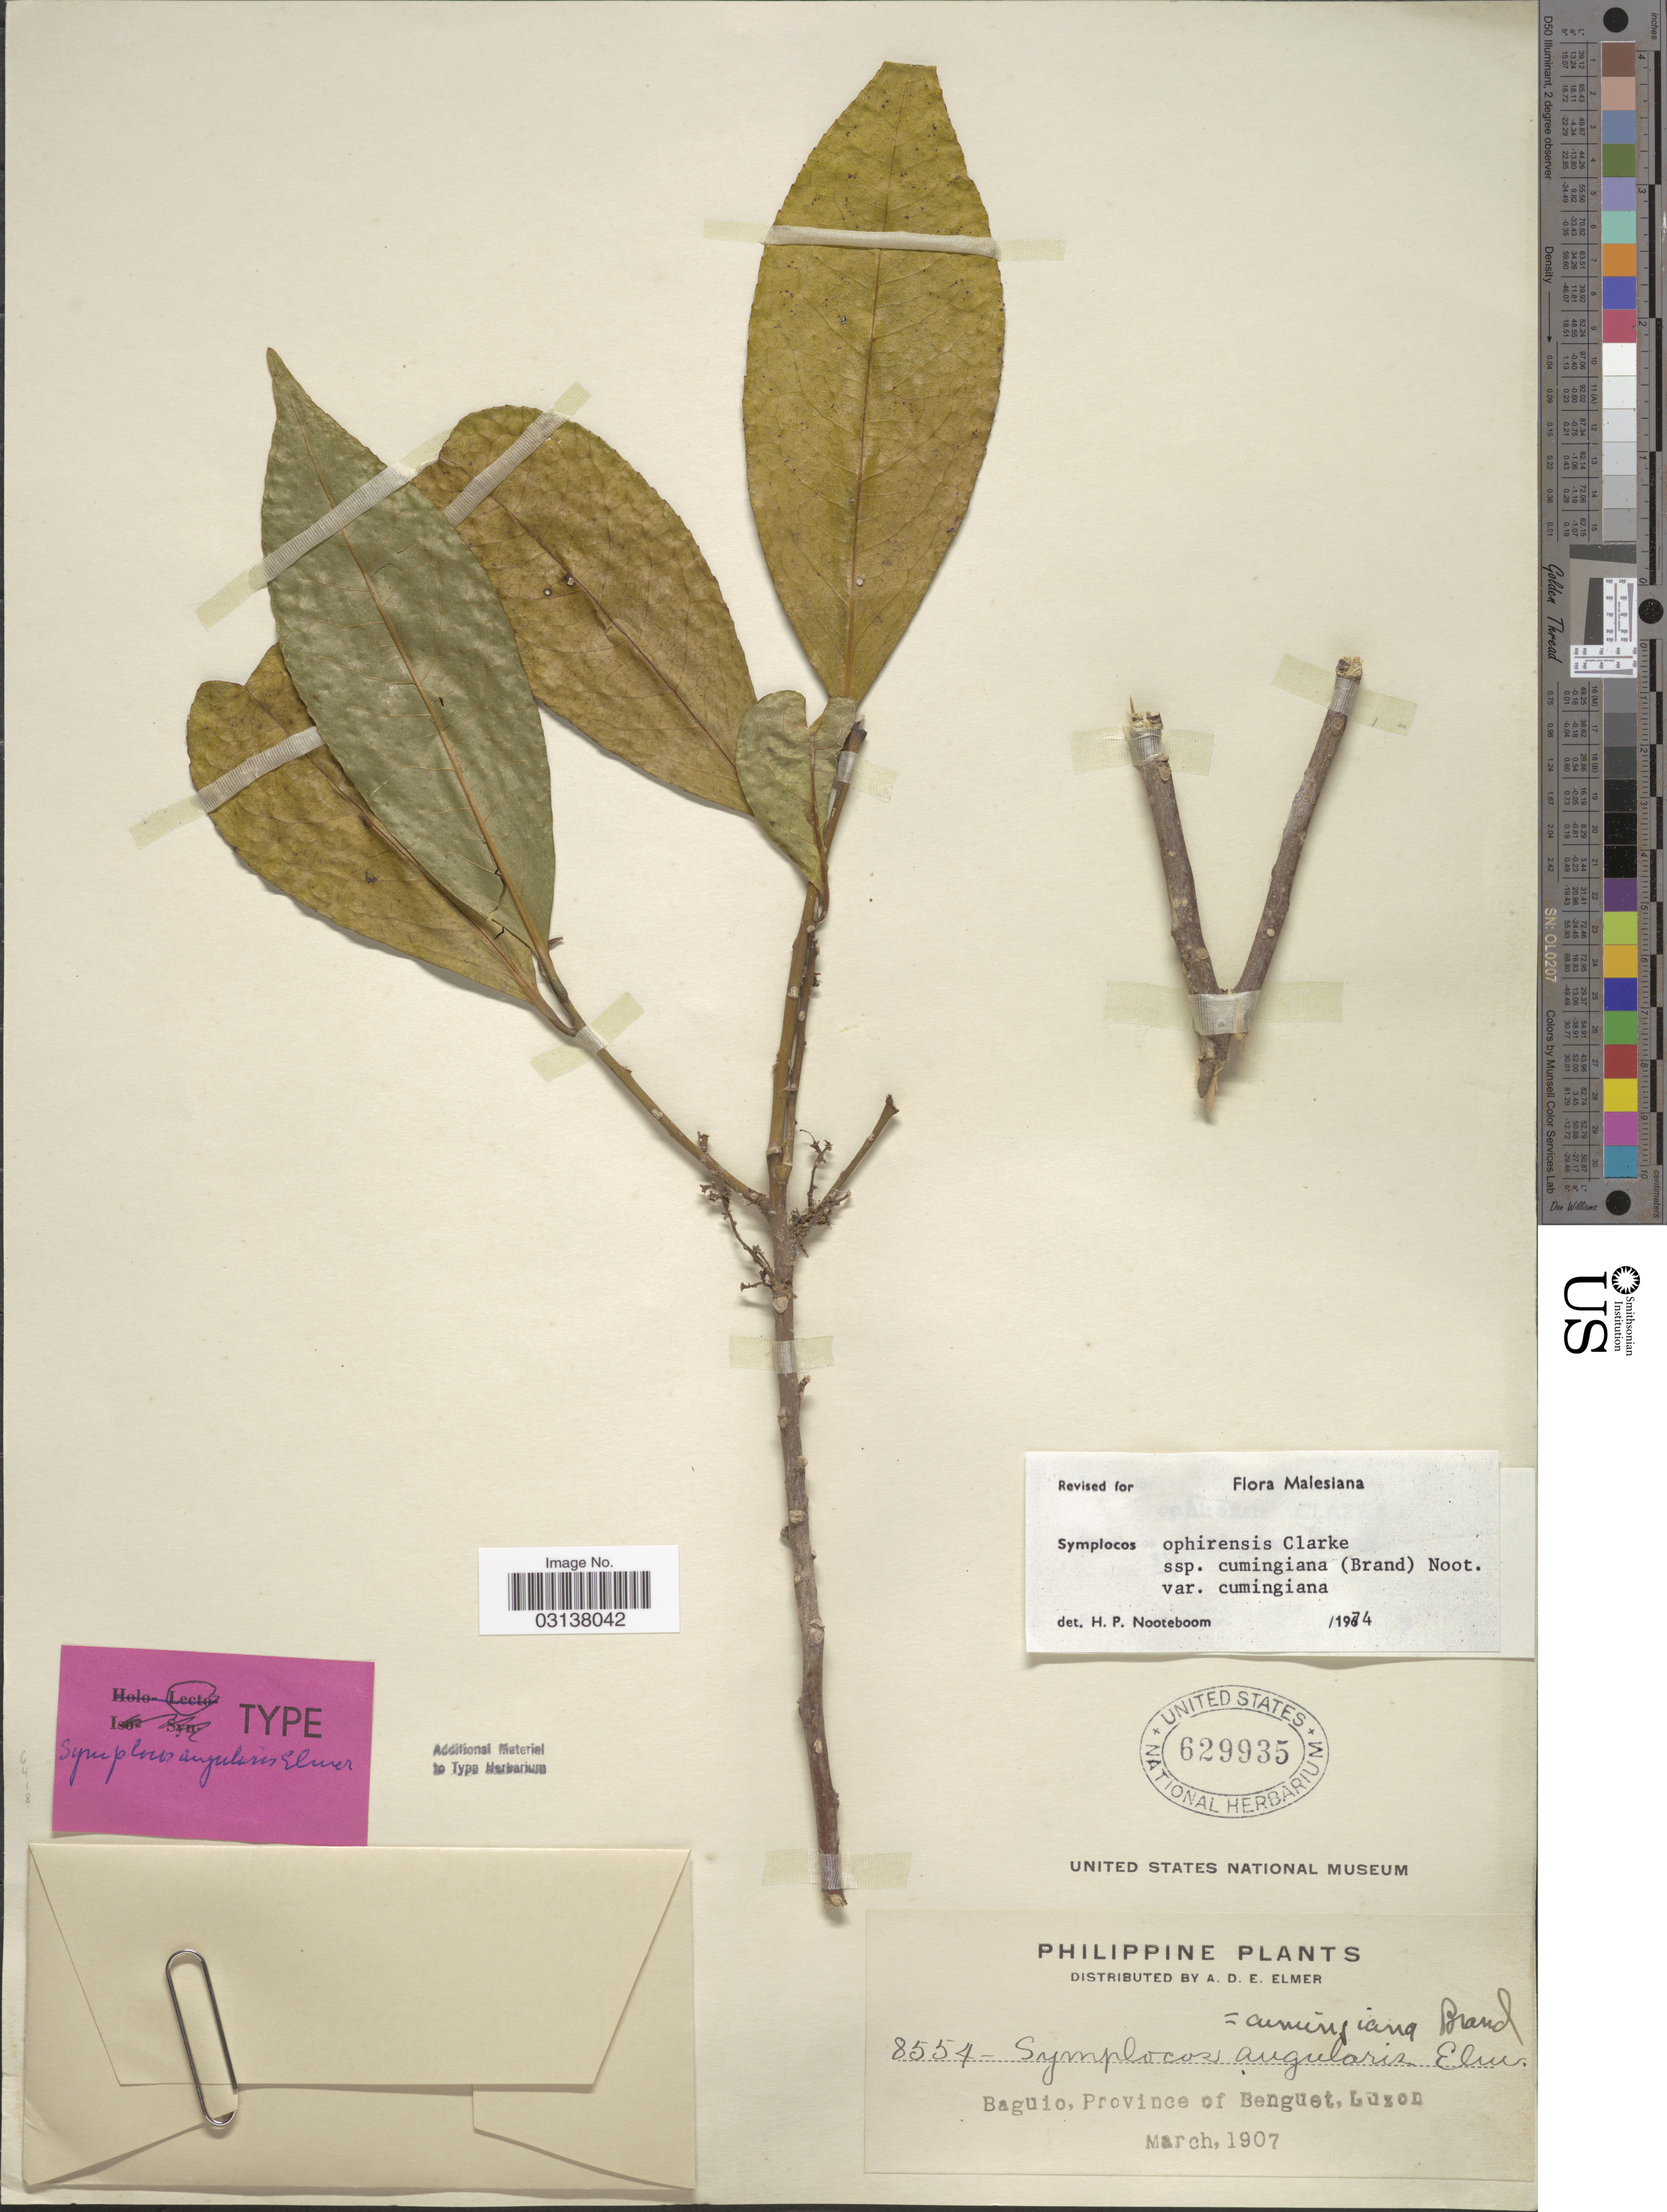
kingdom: Plantae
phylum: Tracheophyta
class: Magnoliopsida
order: Ericales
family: Symplocaceae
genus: Symplocos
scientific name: Symplocos ophirensis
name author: C.B. Clarke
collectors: A. D. E. Elmer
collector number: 8554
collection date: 1907-03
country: Philippines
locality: Philippine. Baguio, Province of Banguet, Luzon.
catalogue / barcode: US 629935